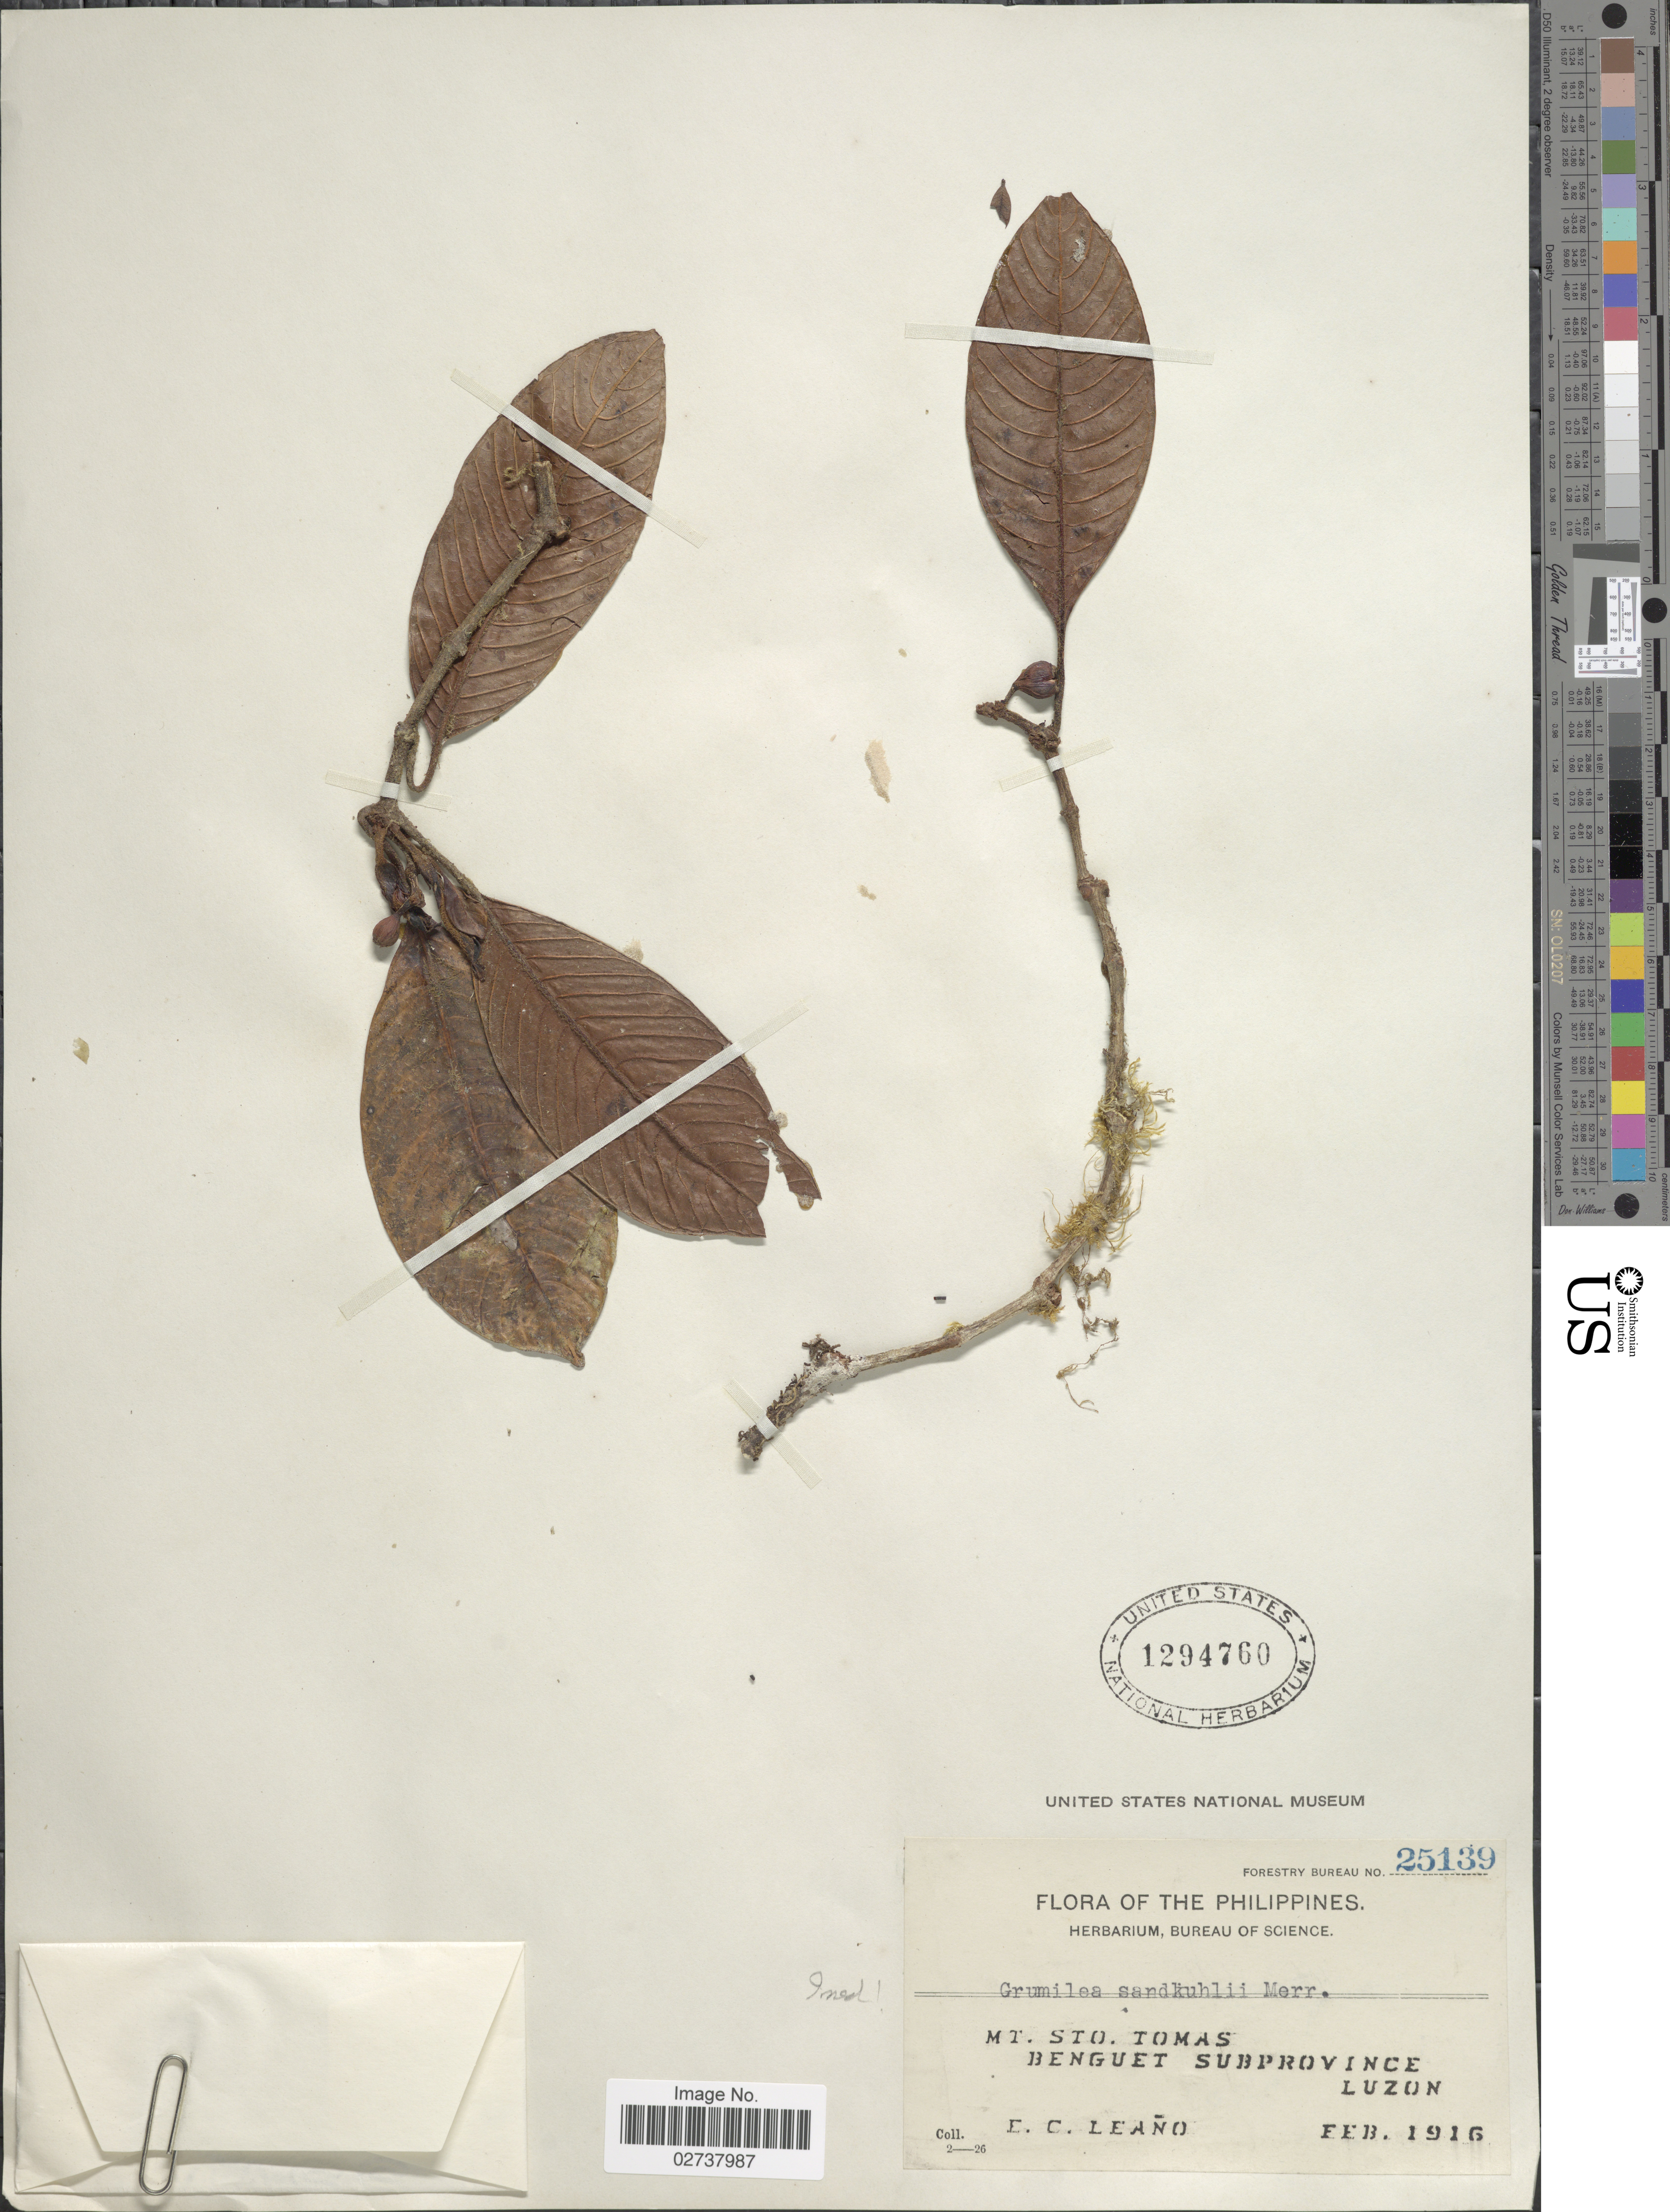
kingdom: Plantae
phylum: Tracheophyta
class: Magnoliopsida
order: Gentianales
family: Rubiaceae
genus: Psychotria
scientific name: Psychotria sp.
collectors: E. Leano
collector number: Forestry Bureau 25139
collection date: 1916-02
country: Philippines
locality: Mt. Sto. Tomas, Benguet Subprovince Luzon.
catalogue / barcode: US 1294760